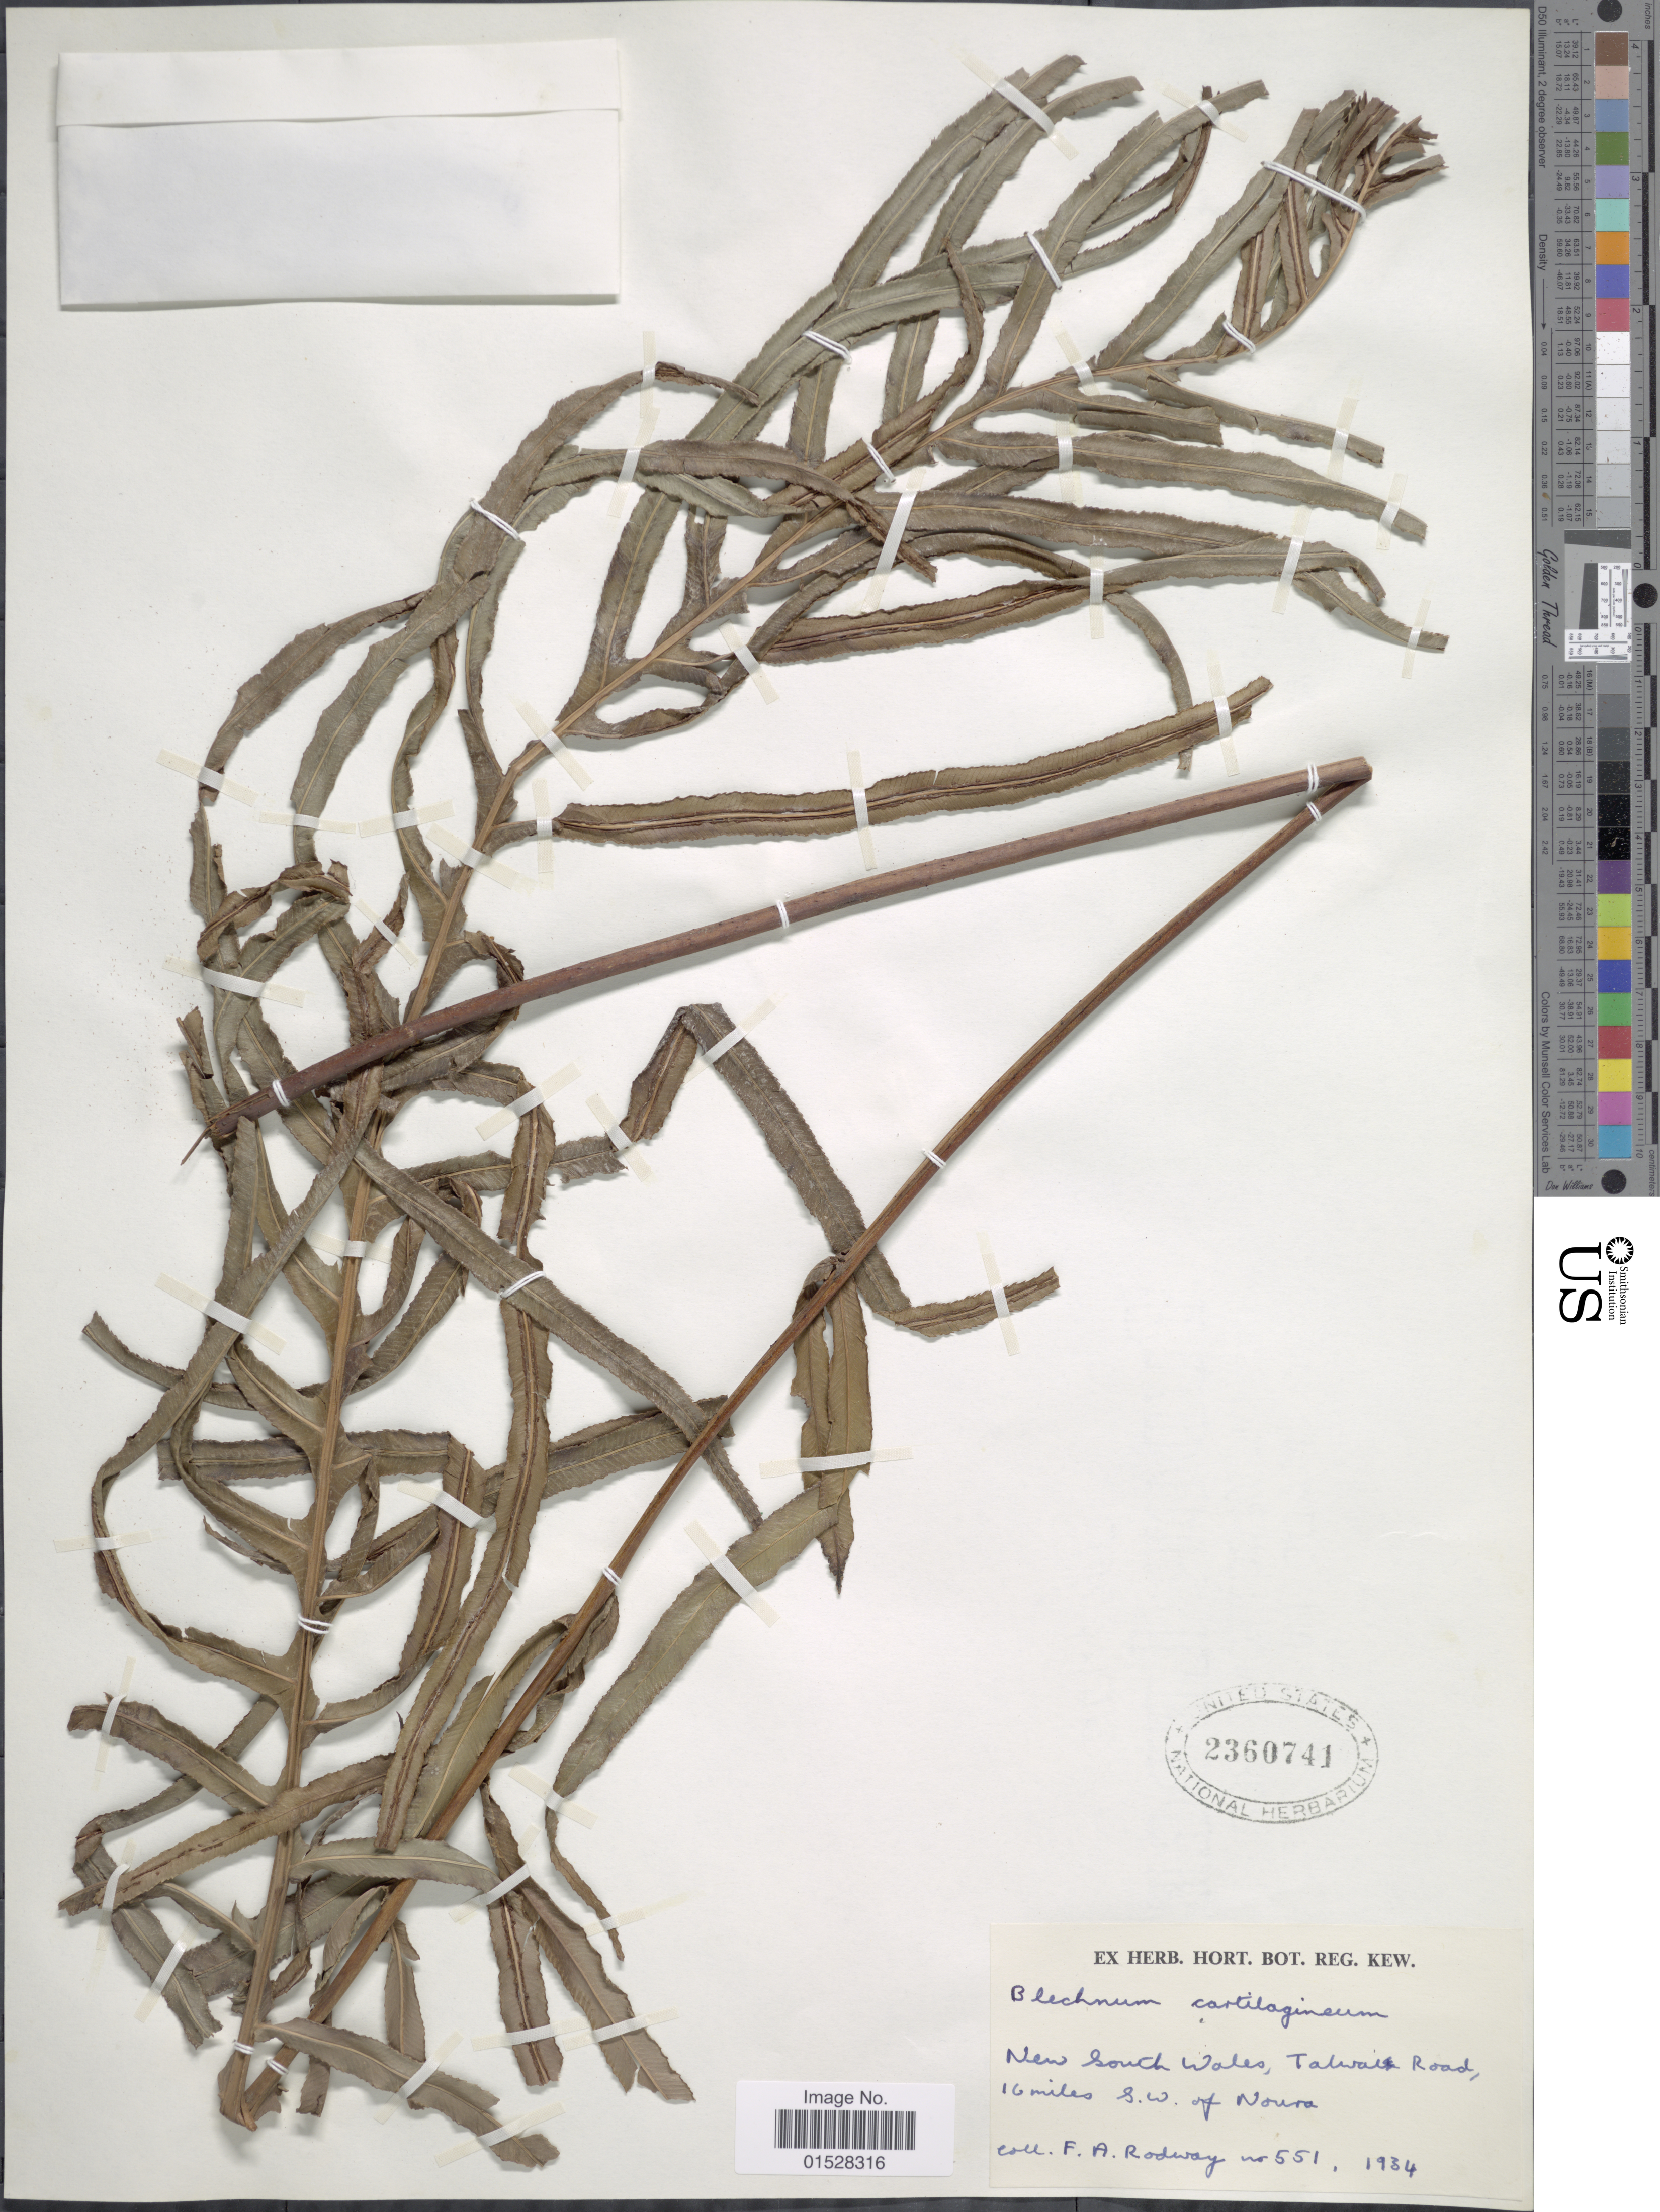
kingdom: Plantae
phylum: Tracheophyta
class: Polypodiopsida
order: Polypodiales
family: Blechnaceae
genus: Blechnum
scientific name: Blechnum cartilagineum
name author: Sw.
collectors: F. A. Rodway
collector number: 551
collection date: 1934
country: Australia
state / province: New South Wales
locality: Talwal [Yalwal] Road 16 miles s.w. of Nowra.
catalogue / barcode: US 2360741